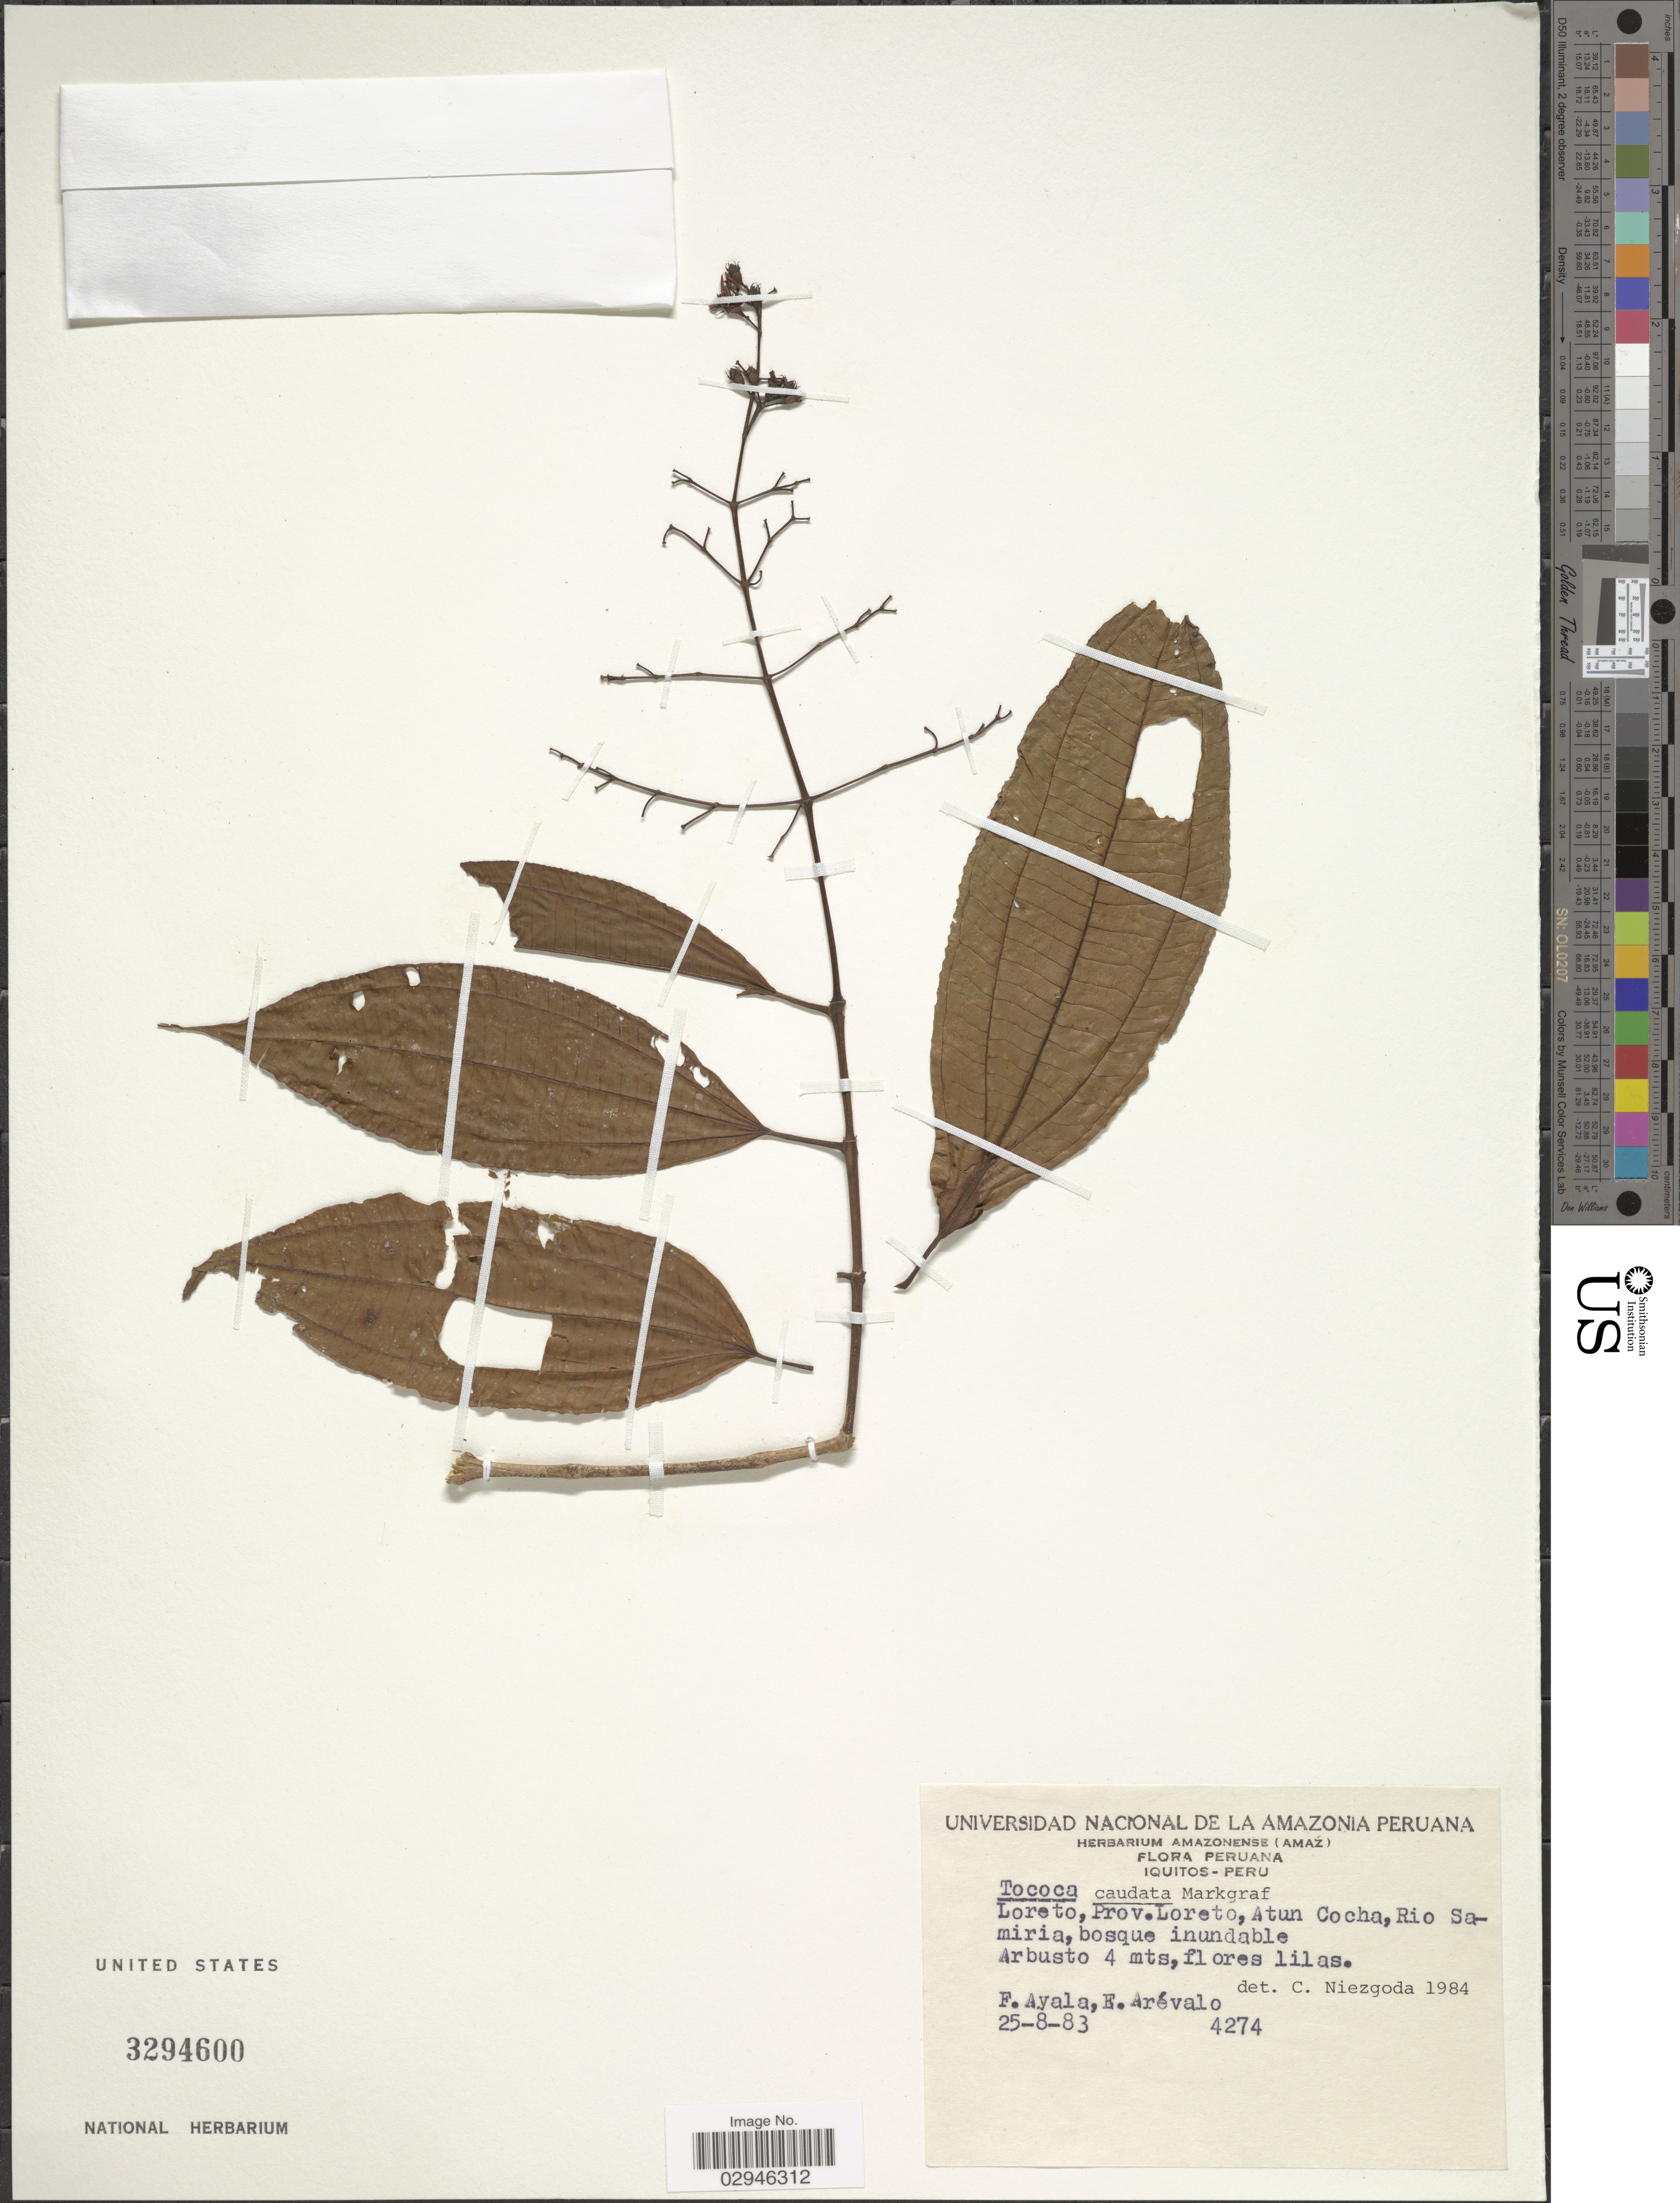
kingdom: Plantae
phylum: Tracheophyta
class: Magnoliopsida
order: Myrtales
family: Melastomataceae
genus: Tococa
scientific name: Tococa caudata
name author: Markgr.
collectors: F. Ayala & E. Arevalo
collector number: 4274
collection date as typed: Transcribed d/m/y: 25/8/83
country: Peru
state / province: Loreto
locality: Atun Cocha, Rio Samiria.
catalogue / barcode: US 3294600